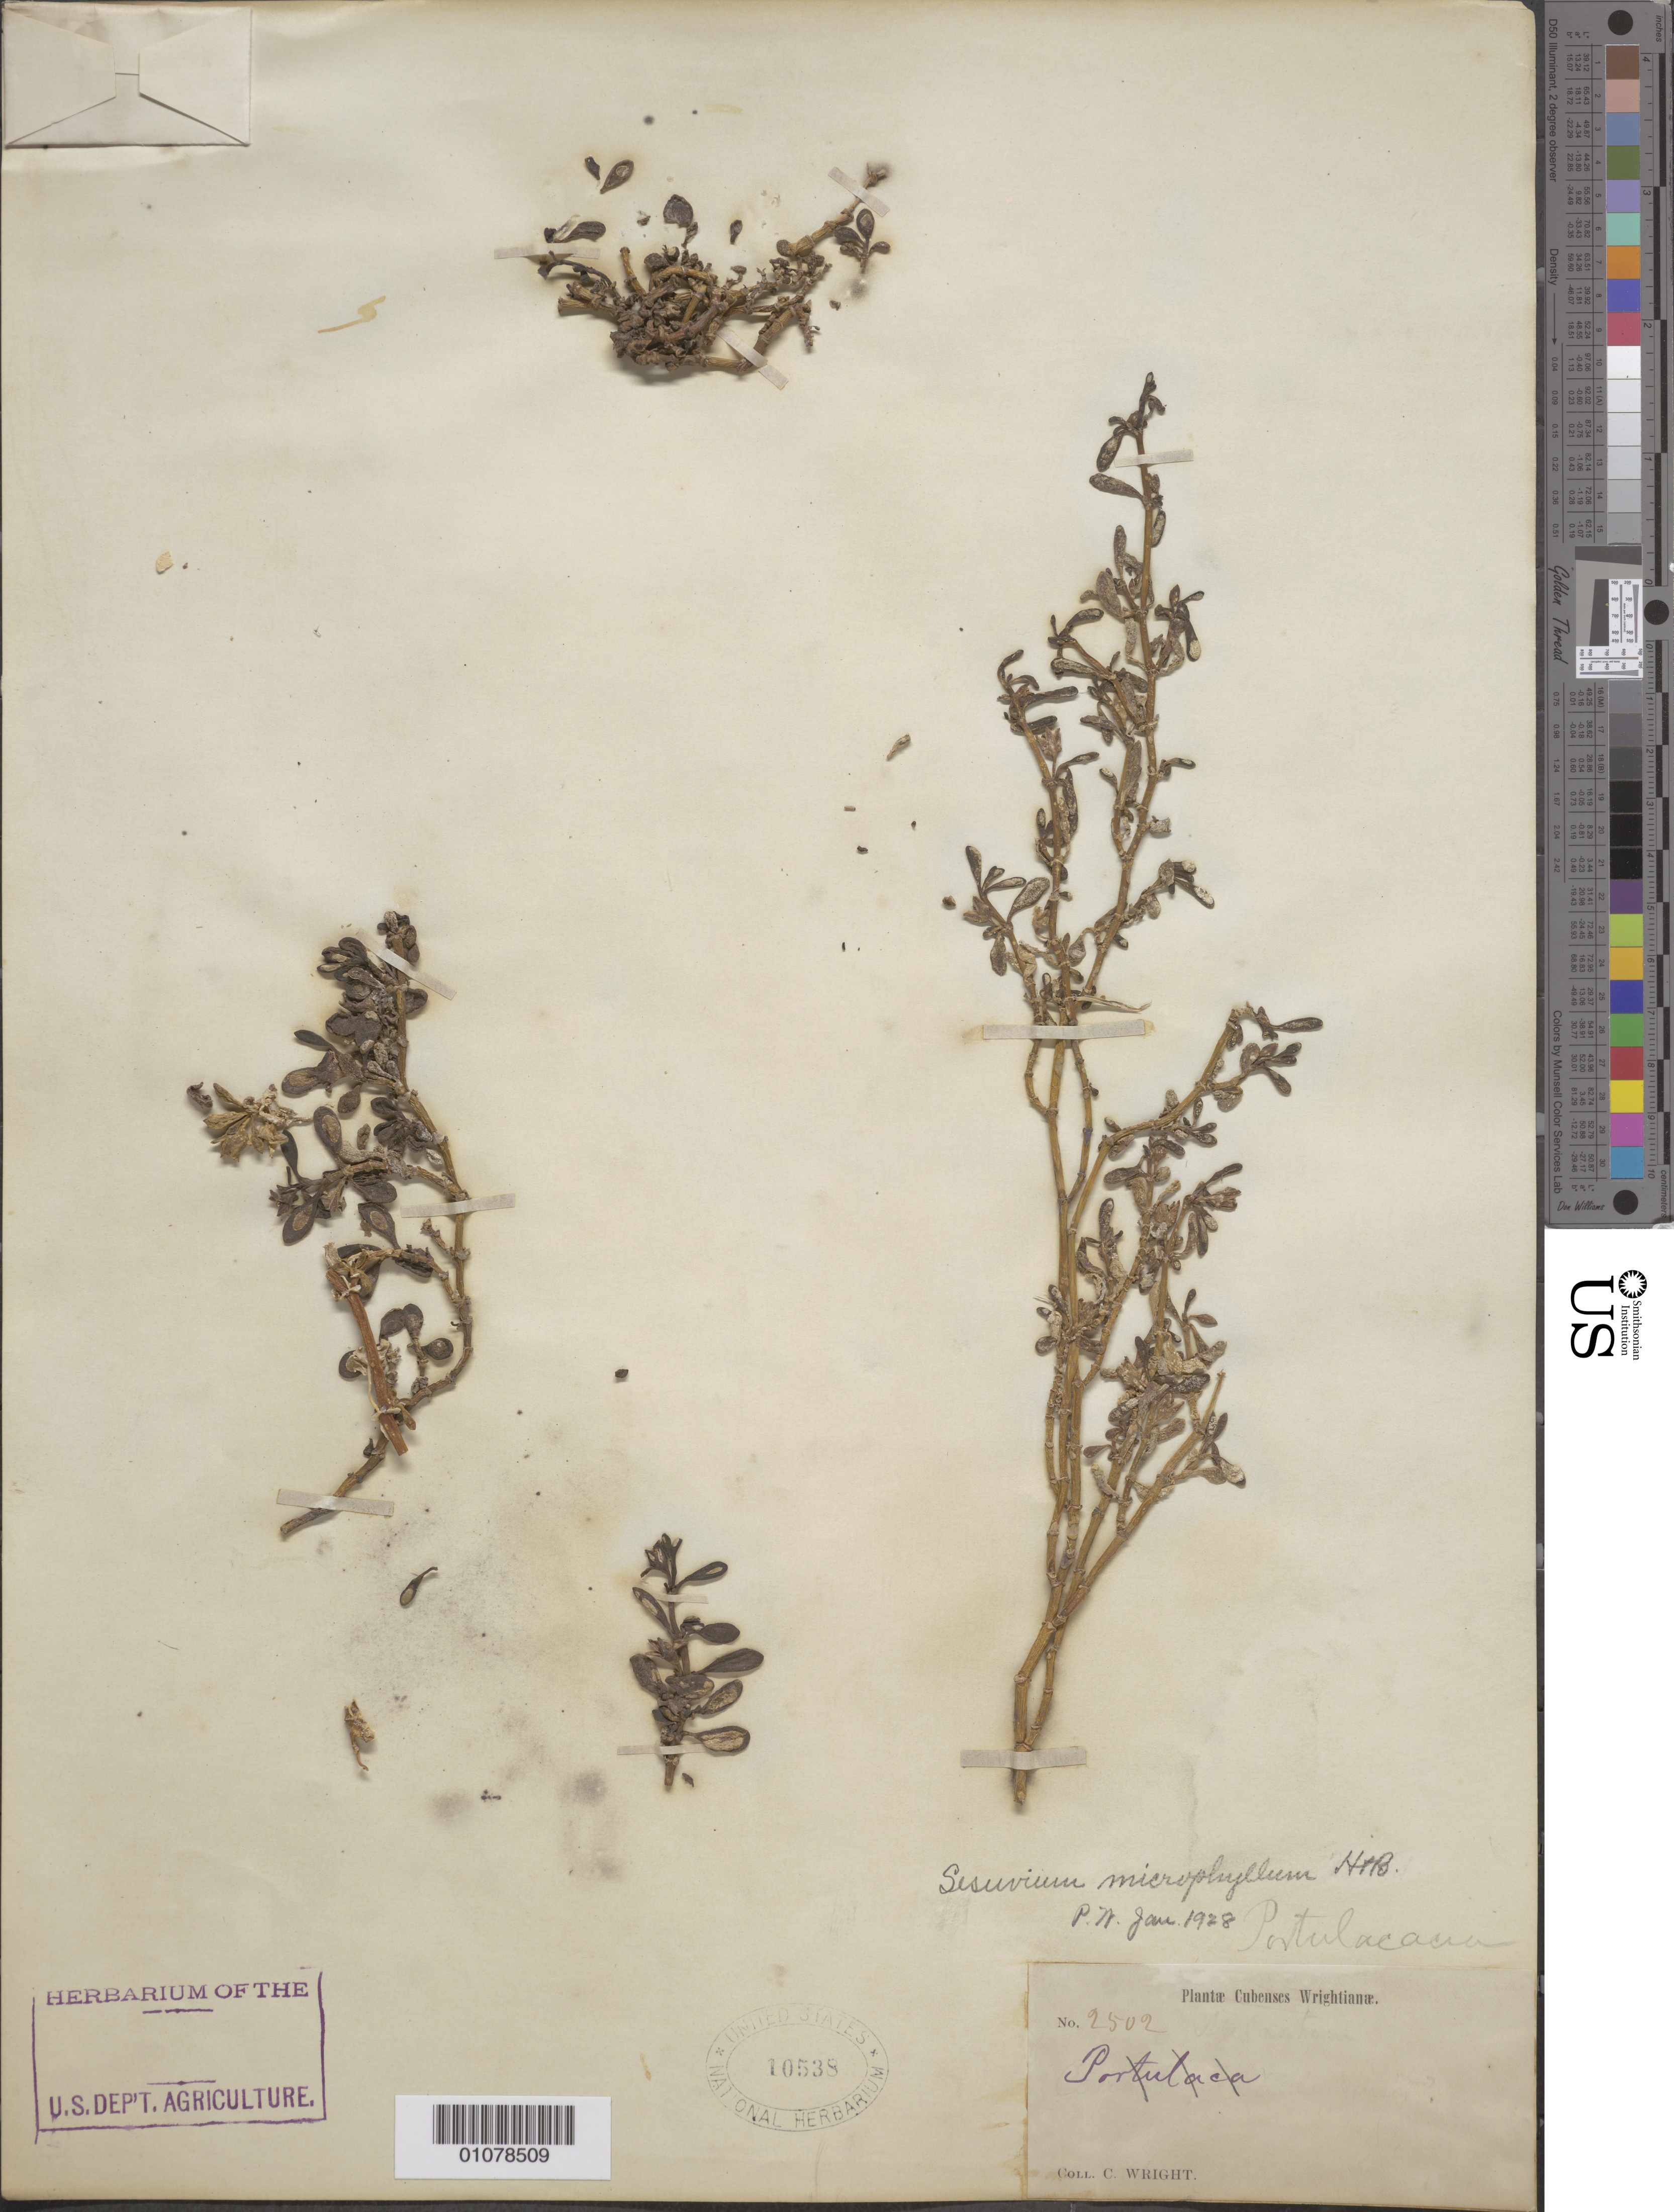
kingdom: Plantae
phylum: Tracheophyta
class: Magnoliopsida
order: Caryophyllales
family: Aizoaceae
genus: Sesuvium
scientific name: Sesuvium microphyllum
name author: Willd.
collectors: C. Wright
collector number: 2502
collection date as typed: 1800 to 1899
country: Cuba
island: Cuba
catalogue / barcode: US 10538